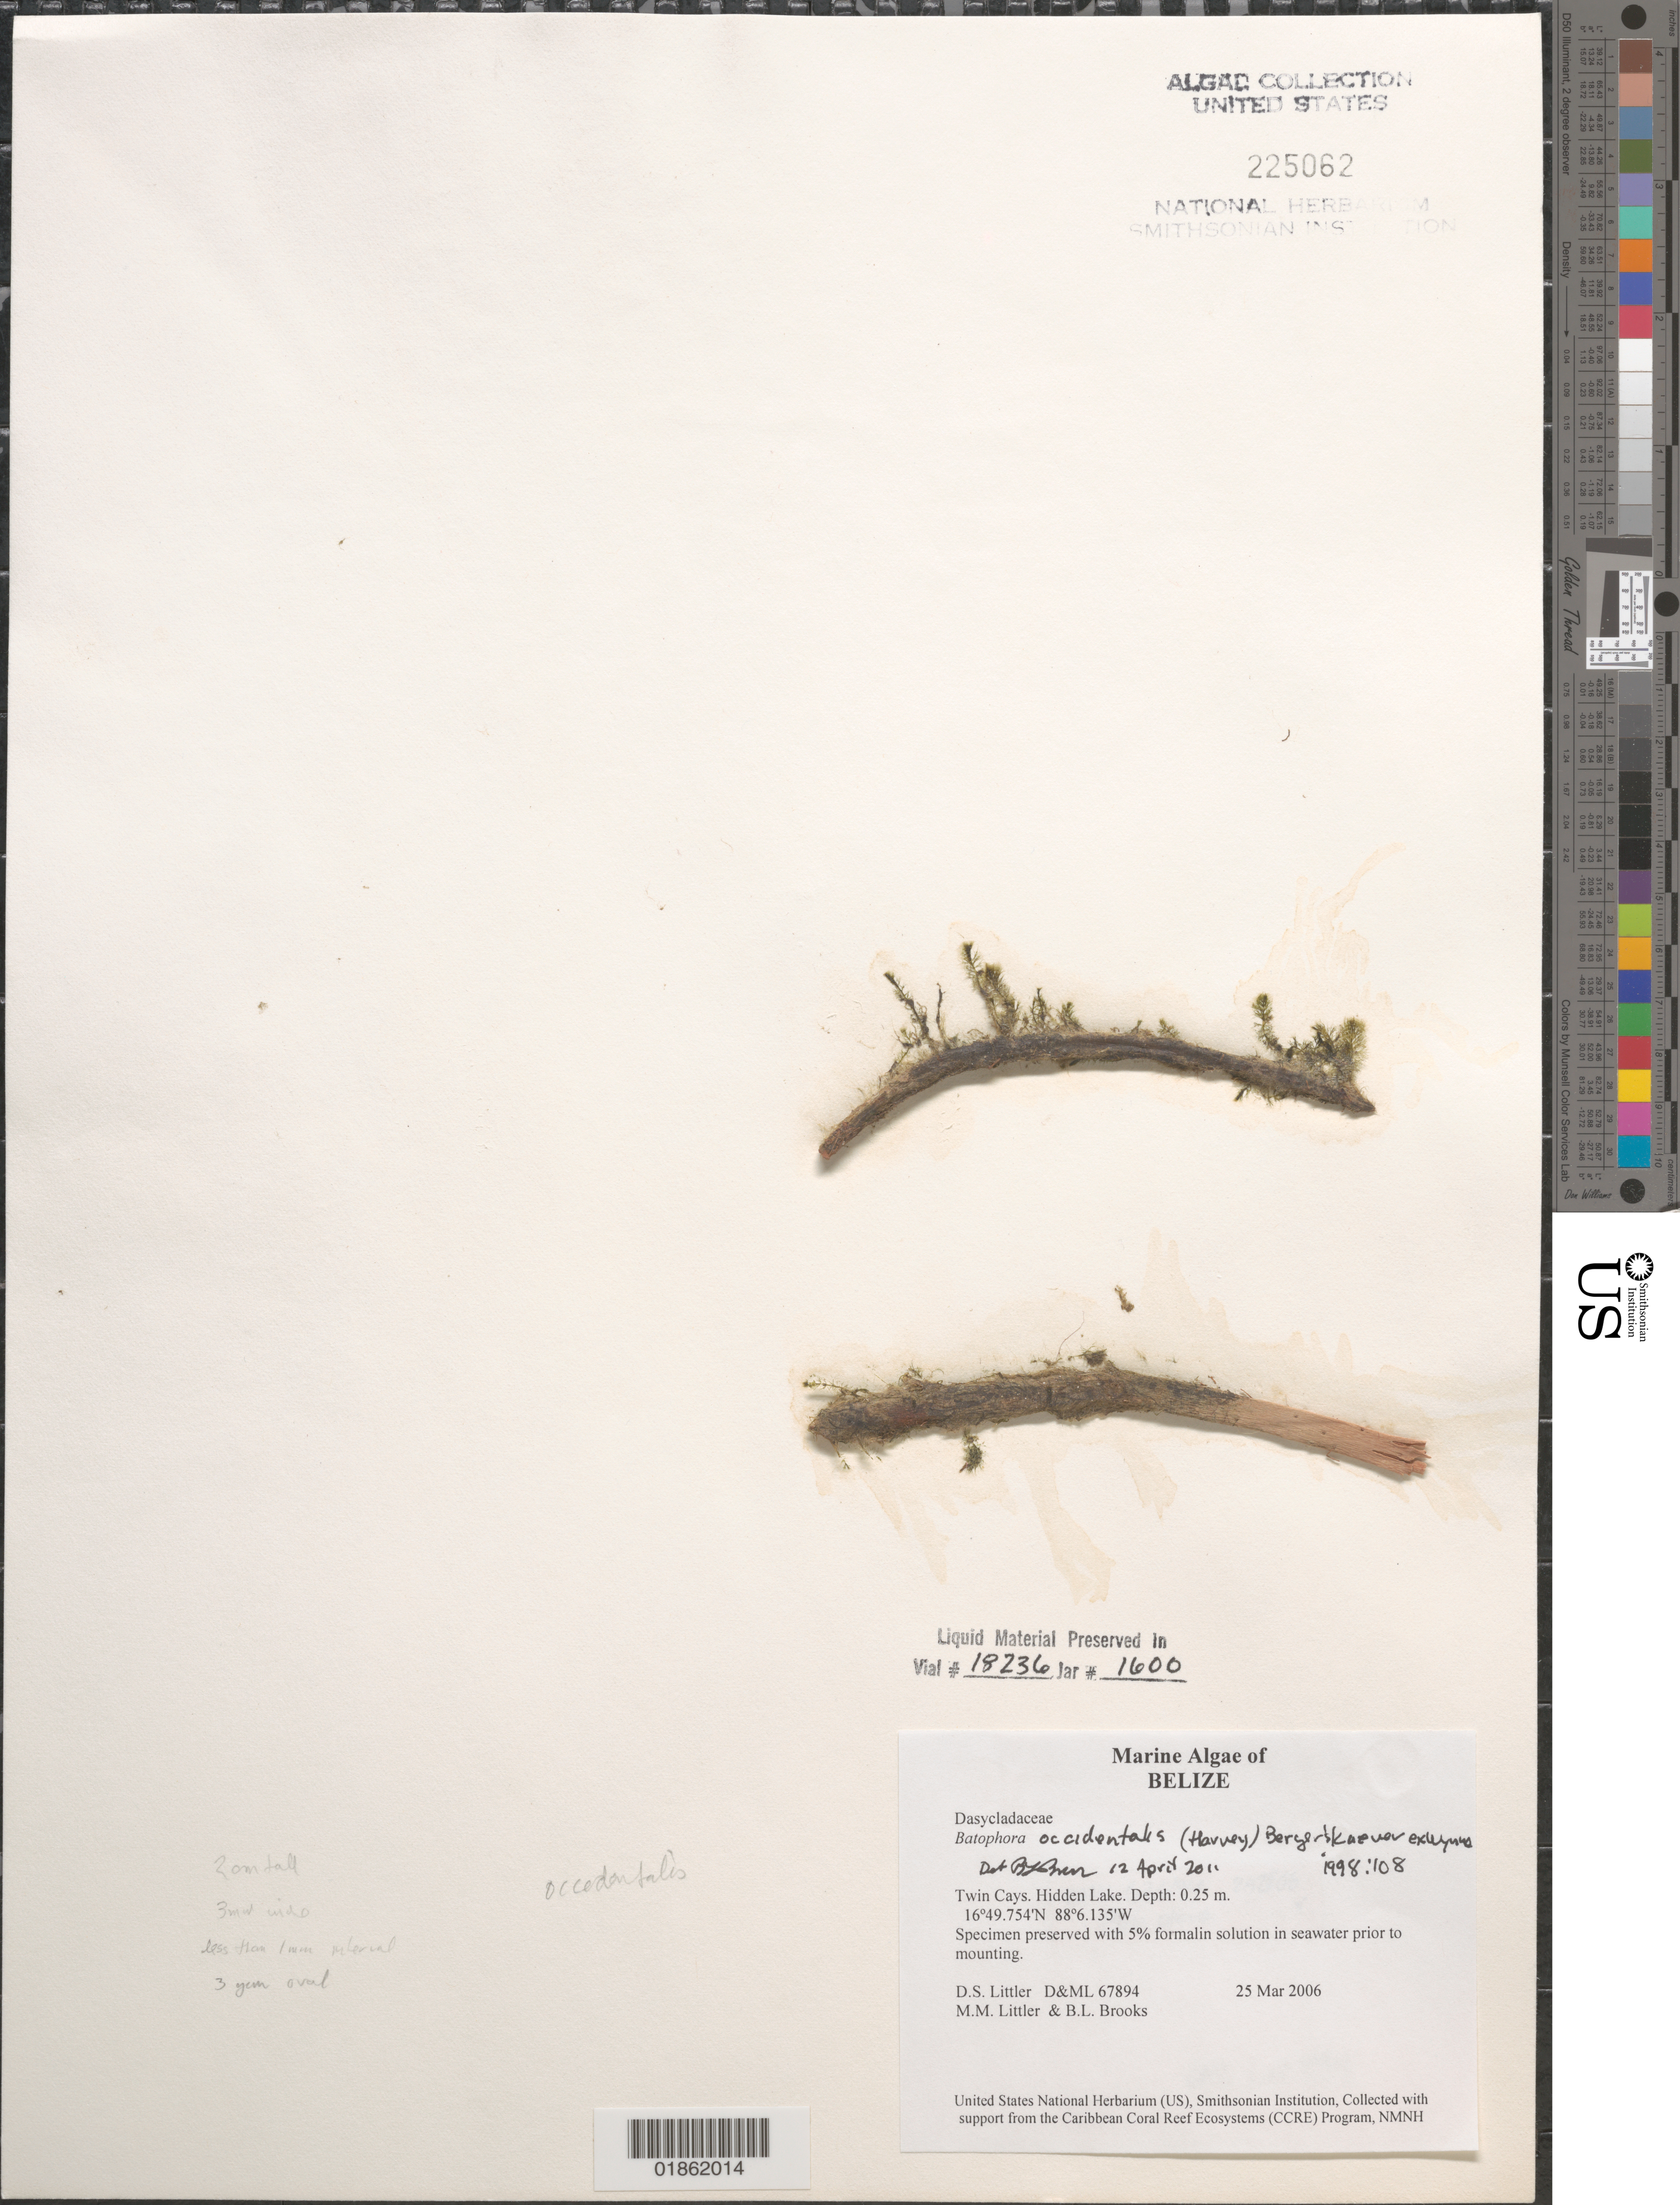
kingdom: Plantae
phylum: Chlorophyta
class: Ulvophyceae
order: Dasycladales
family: Dasycladaceae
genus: Batophora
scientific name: Batophora sp.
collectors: M. M. Littler, D. S. Littler & B. Brooks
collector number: D&ML 67894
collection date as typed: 25 Mar 2006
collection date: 2006-03-25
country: Belize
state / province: Stann Creek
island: Twin Cays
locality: Grouper Gardens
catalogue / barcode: US 225062